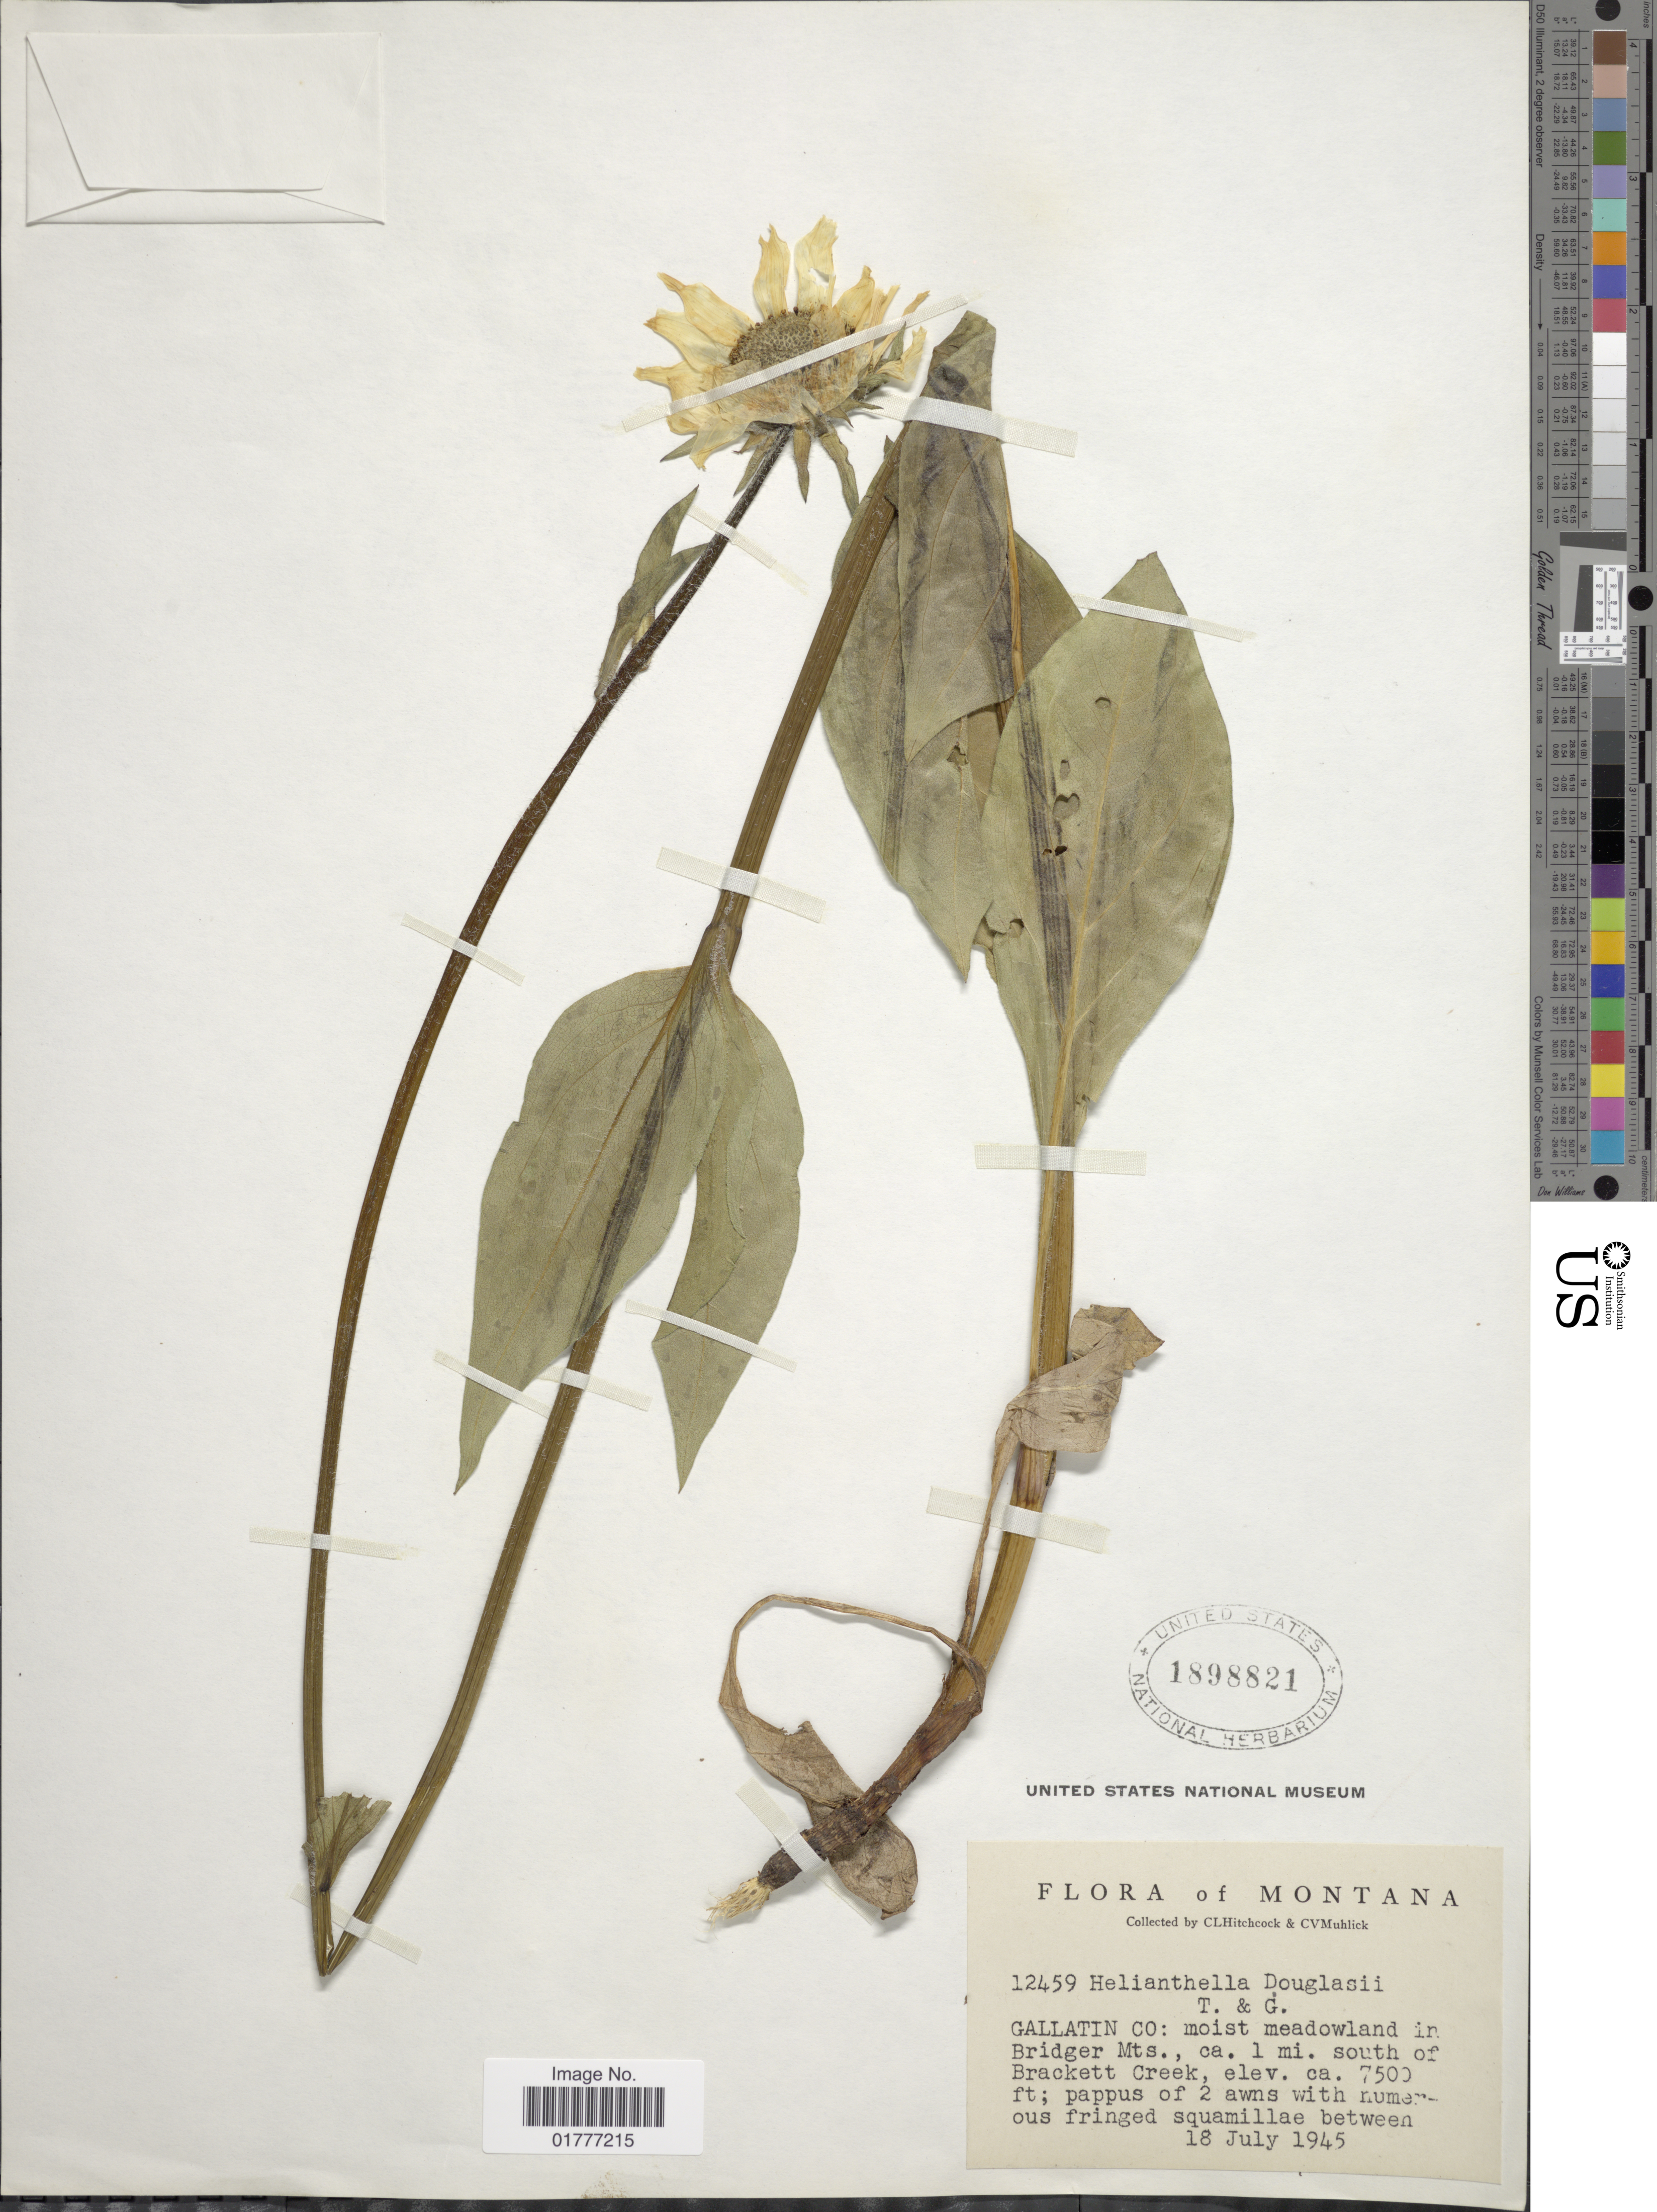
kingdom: Plantae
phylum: Tracheophyta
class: Magnoliopsida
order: Asterales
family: Asteraceae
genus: Helianthella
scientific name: Helianthella douglasii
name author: Torr. & A. Gray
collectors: C. L. Hitchcock & C. V. Muhlick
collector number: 12459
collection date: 1945-07-18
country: United States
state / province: Montana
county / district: Gallatin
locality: Bridger Mts., ca. 1 mi. S of Brackett Creek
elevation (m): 2286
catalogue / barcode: US 1898821